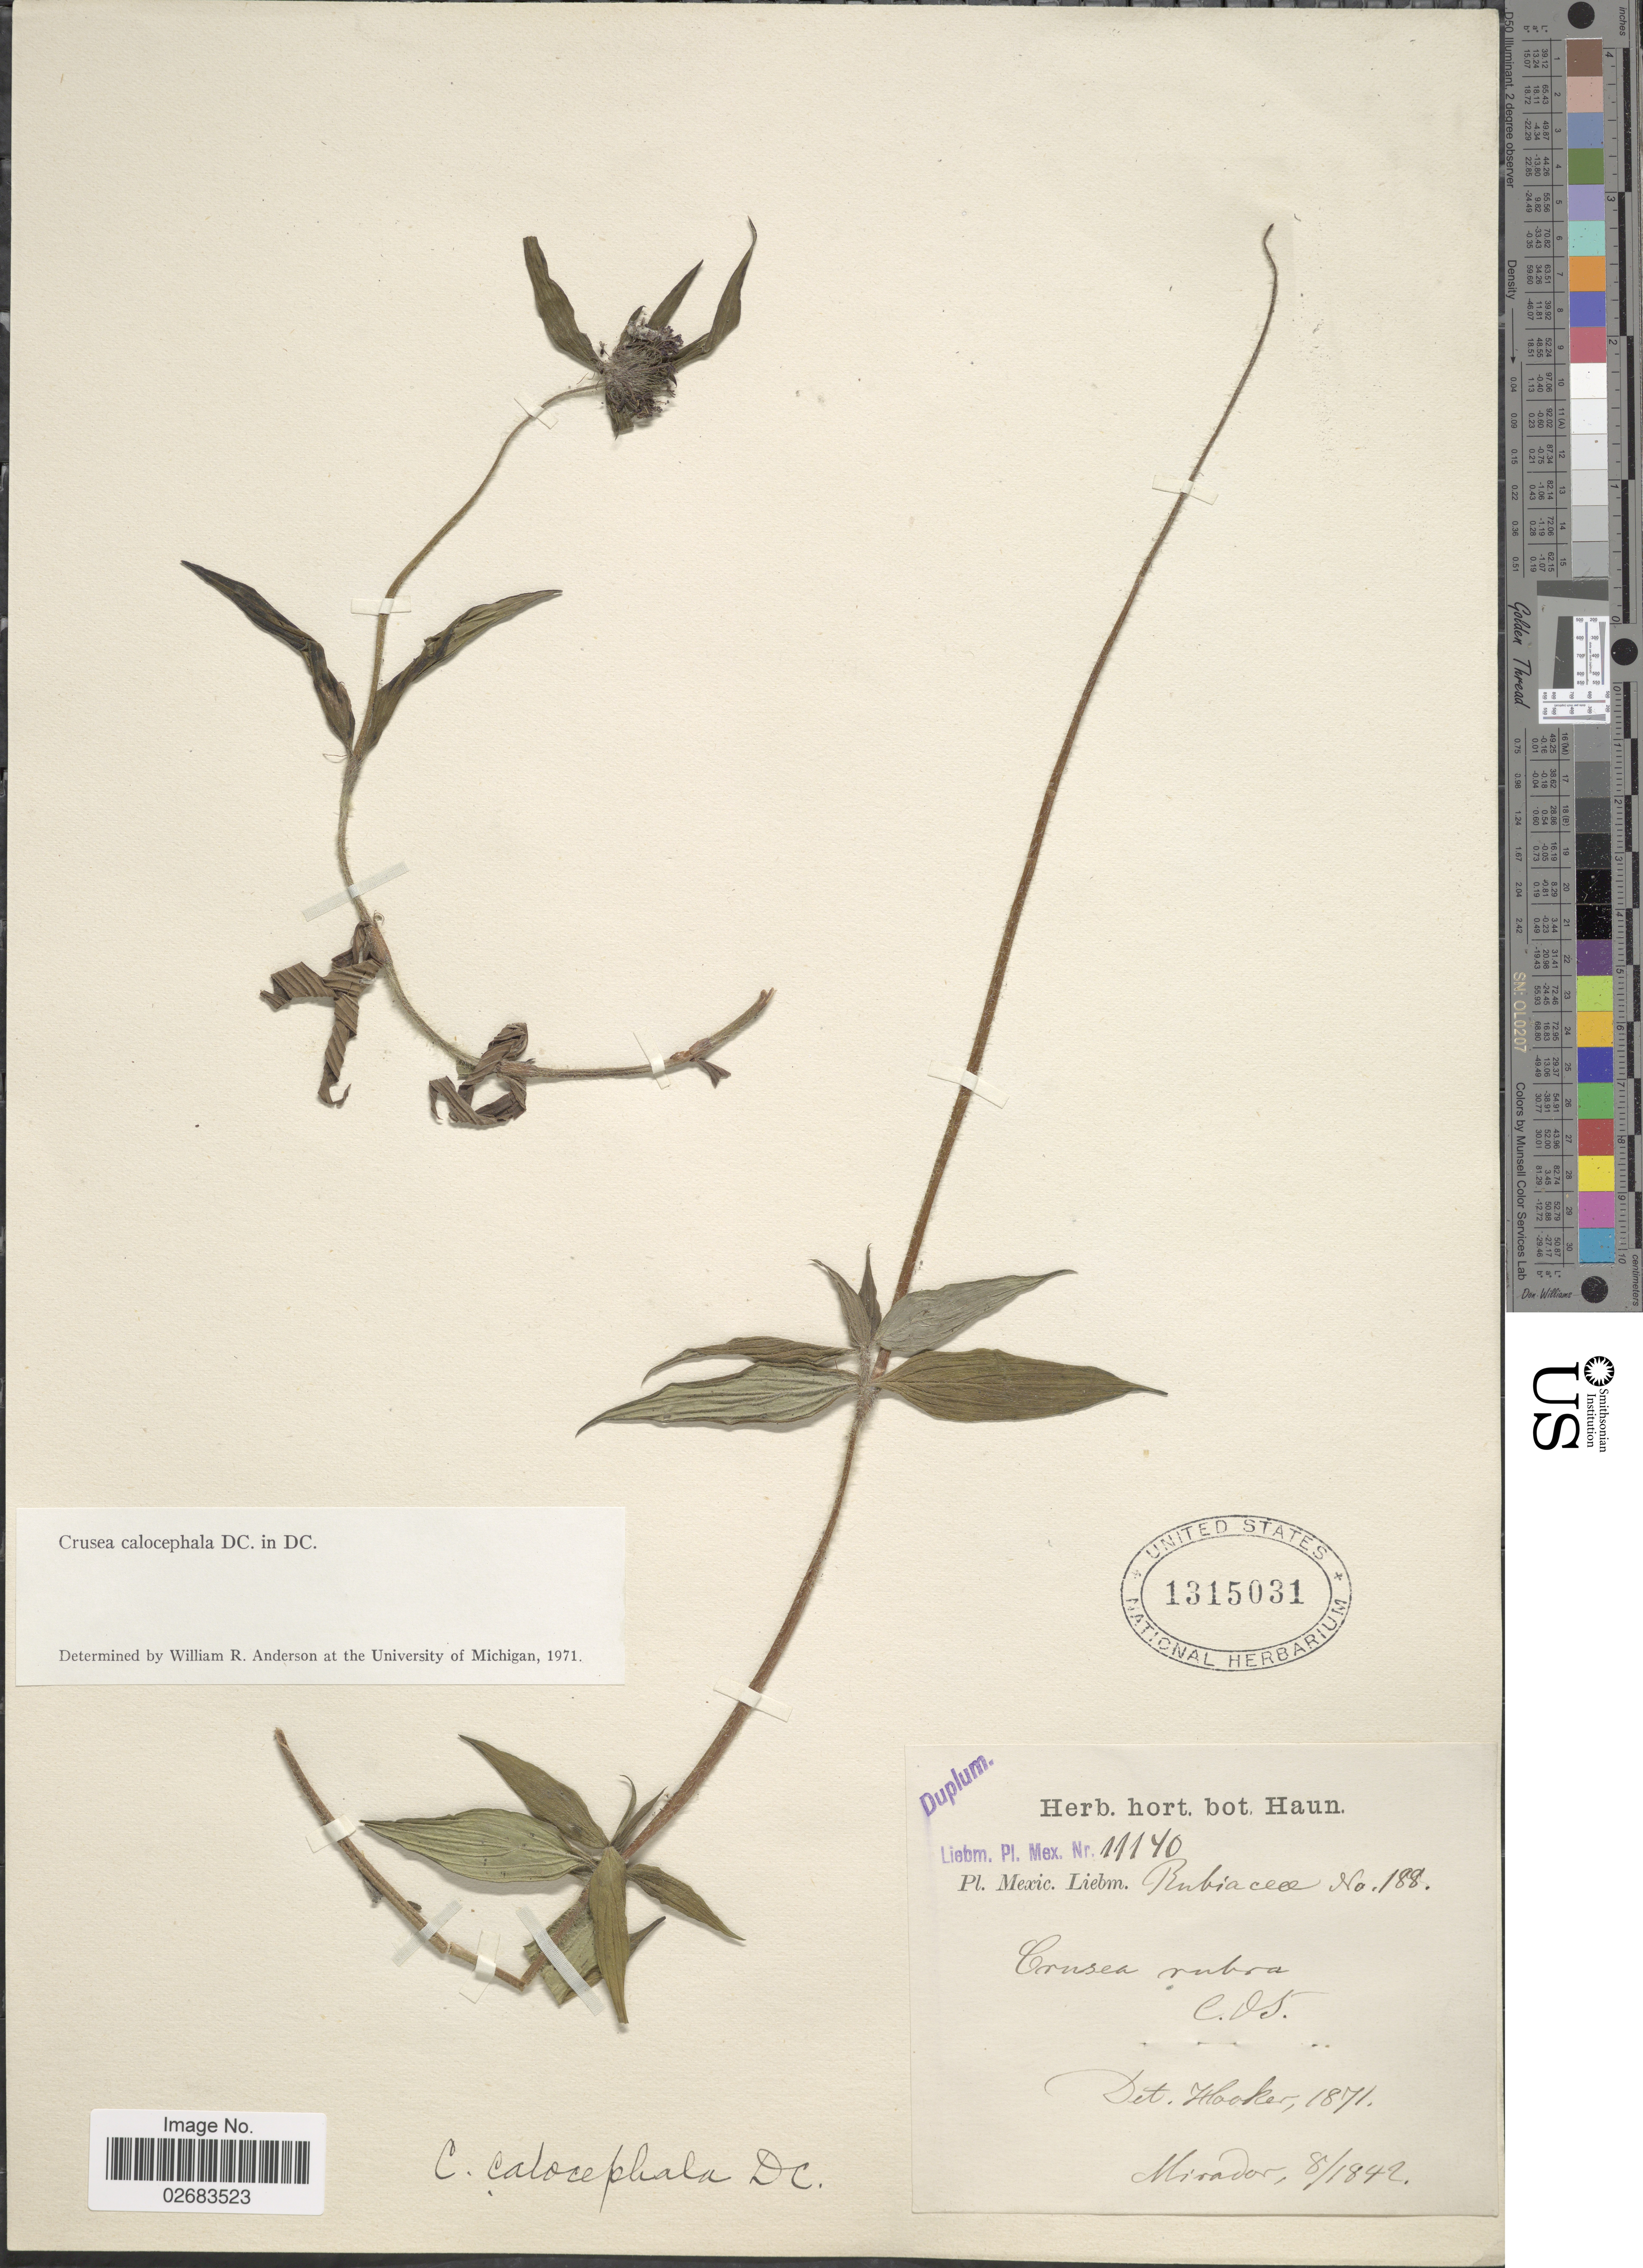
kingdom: Plantae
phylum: Tracheophyta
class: Magnoliopsida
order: Gentianales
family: Rubiaceae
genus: Crusea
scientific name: Crusea calocephala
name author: DC.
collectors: Liebmann, --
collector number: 11140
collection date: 1842-08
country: Mexico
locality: Mirador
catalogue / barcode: US 1315031